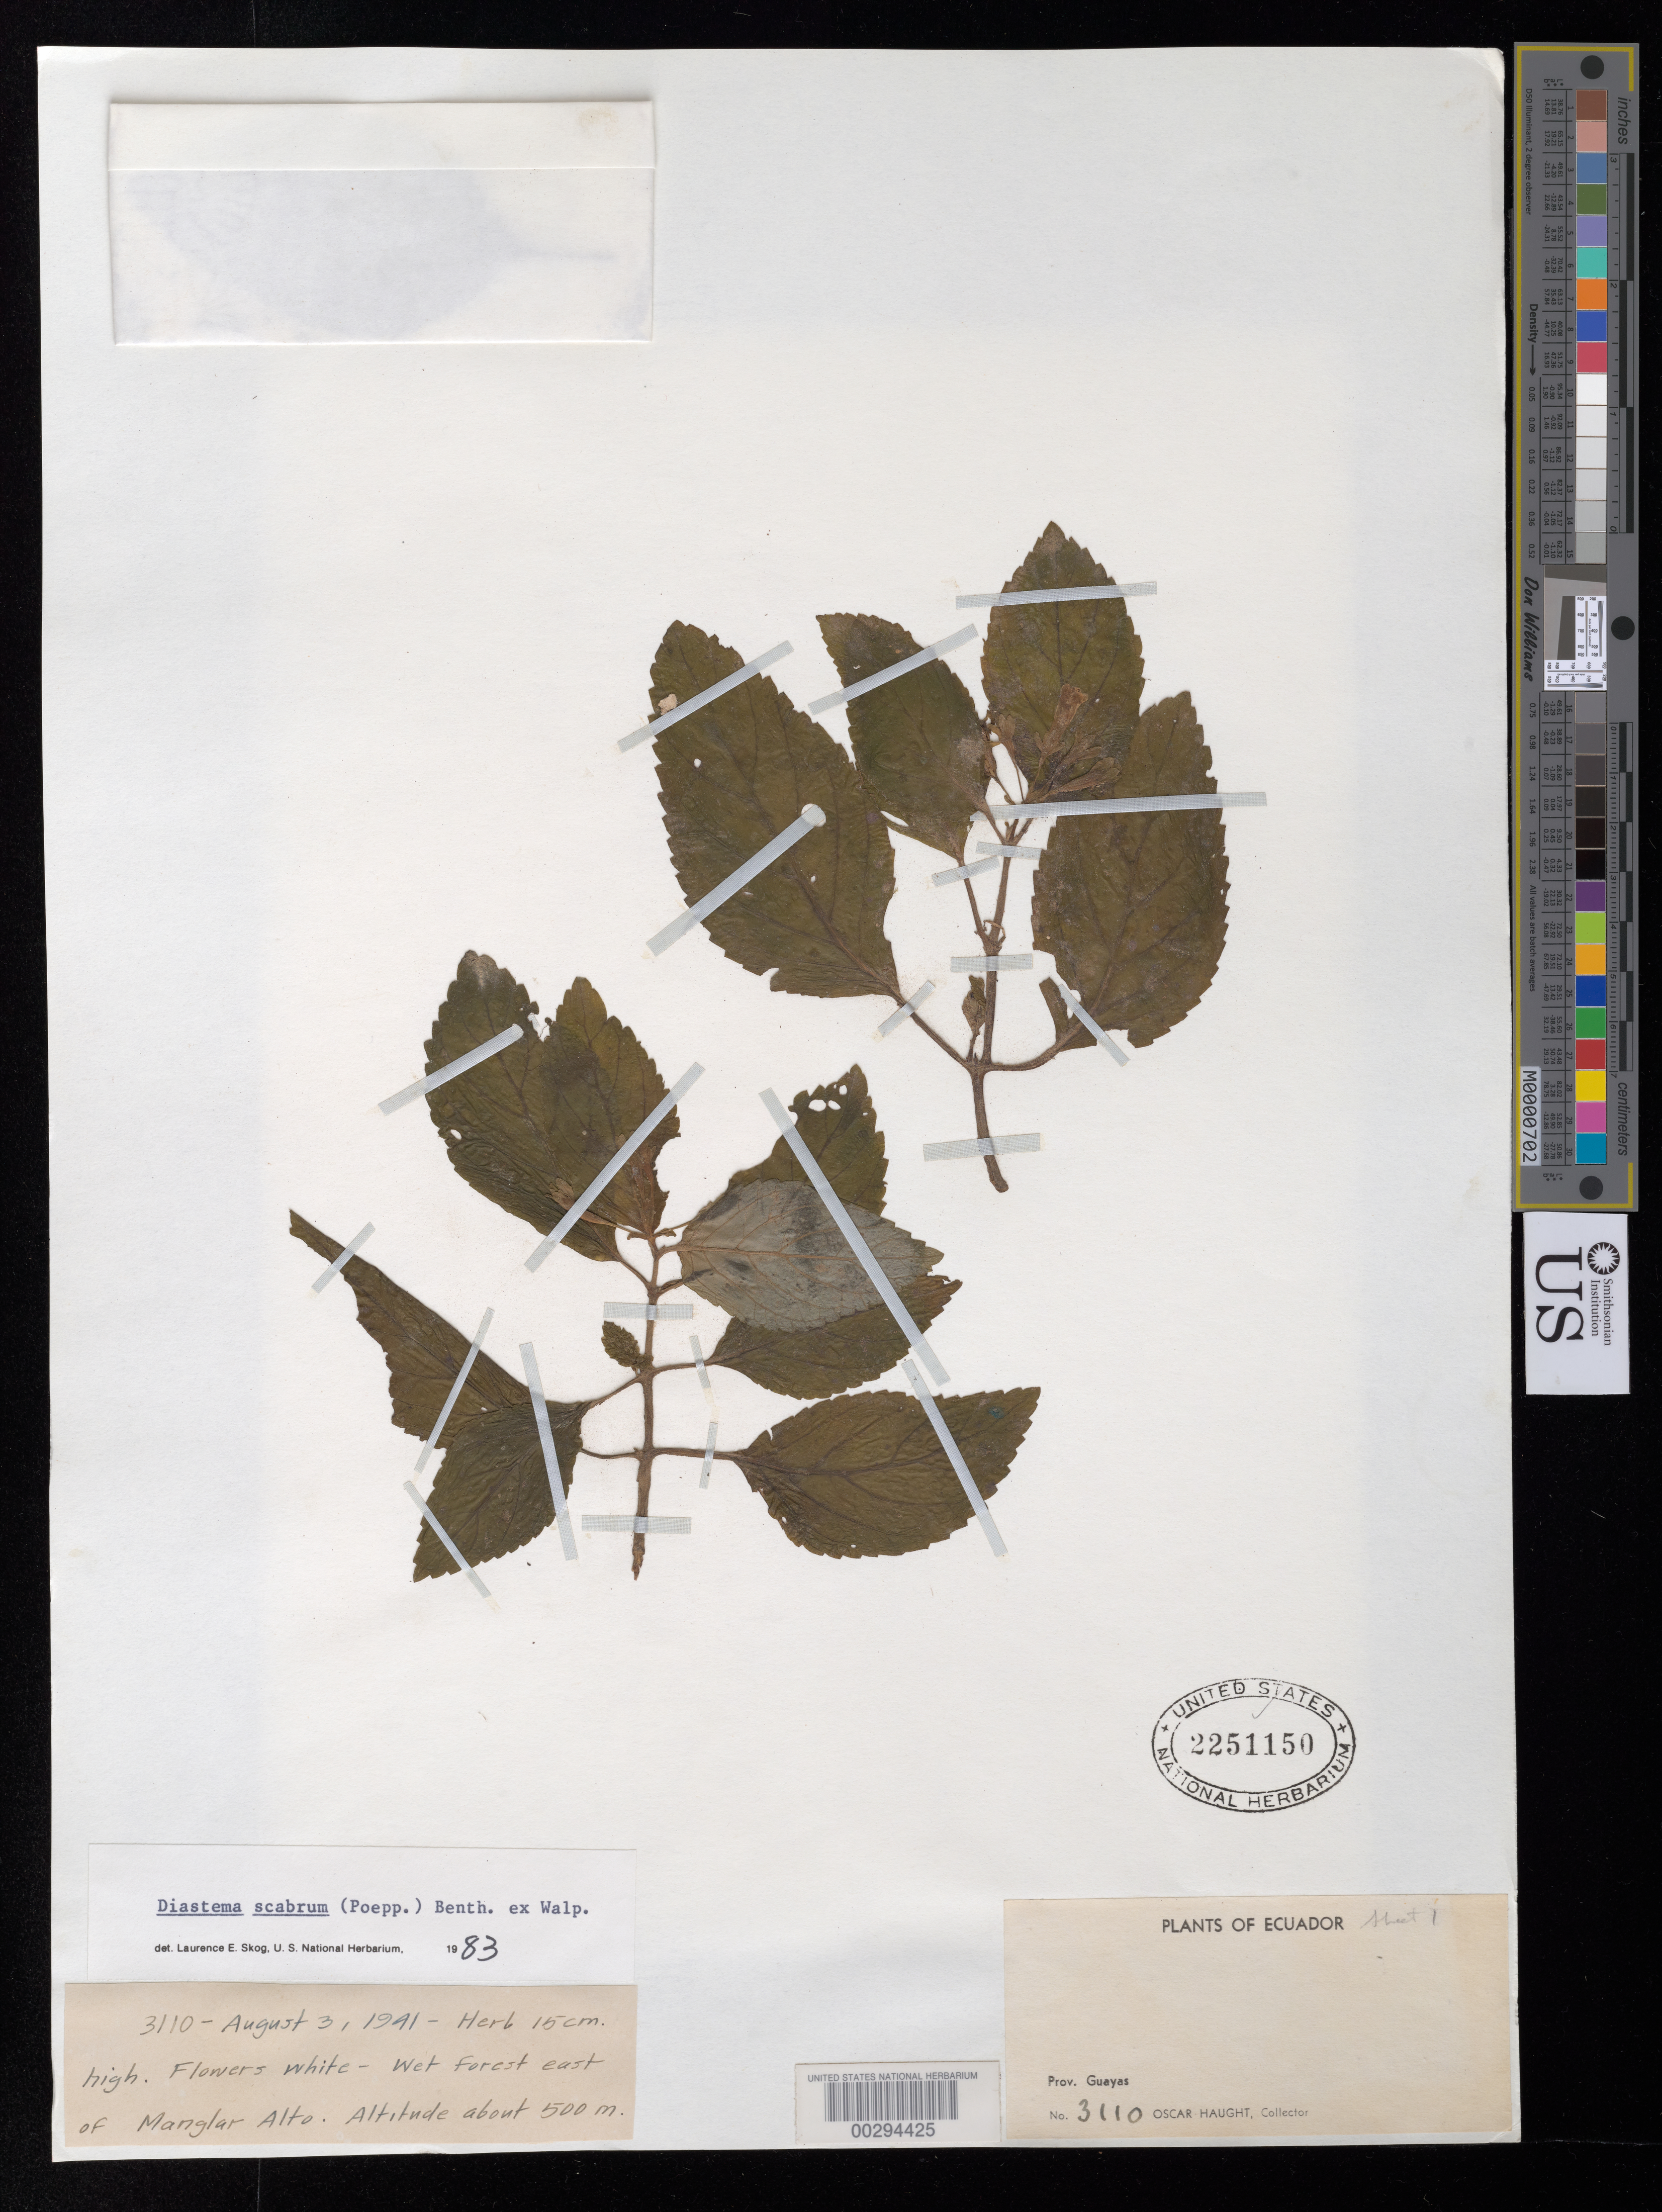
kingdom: Plantae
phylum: Tracheophyta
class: Magnoliopsida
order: Lamiales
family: Gesneriaceae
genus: Diastema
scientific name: Diastema scabrum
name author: (Poepp.) Benth. ex Walp.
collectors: O. L. Haught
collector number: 3110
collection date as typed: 03 Aug 1941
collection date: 1941-08-03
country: Ecuador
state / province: Guayas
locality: E of Manglar Alto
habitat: Wet forest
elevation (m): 500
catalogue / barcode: US 2251150